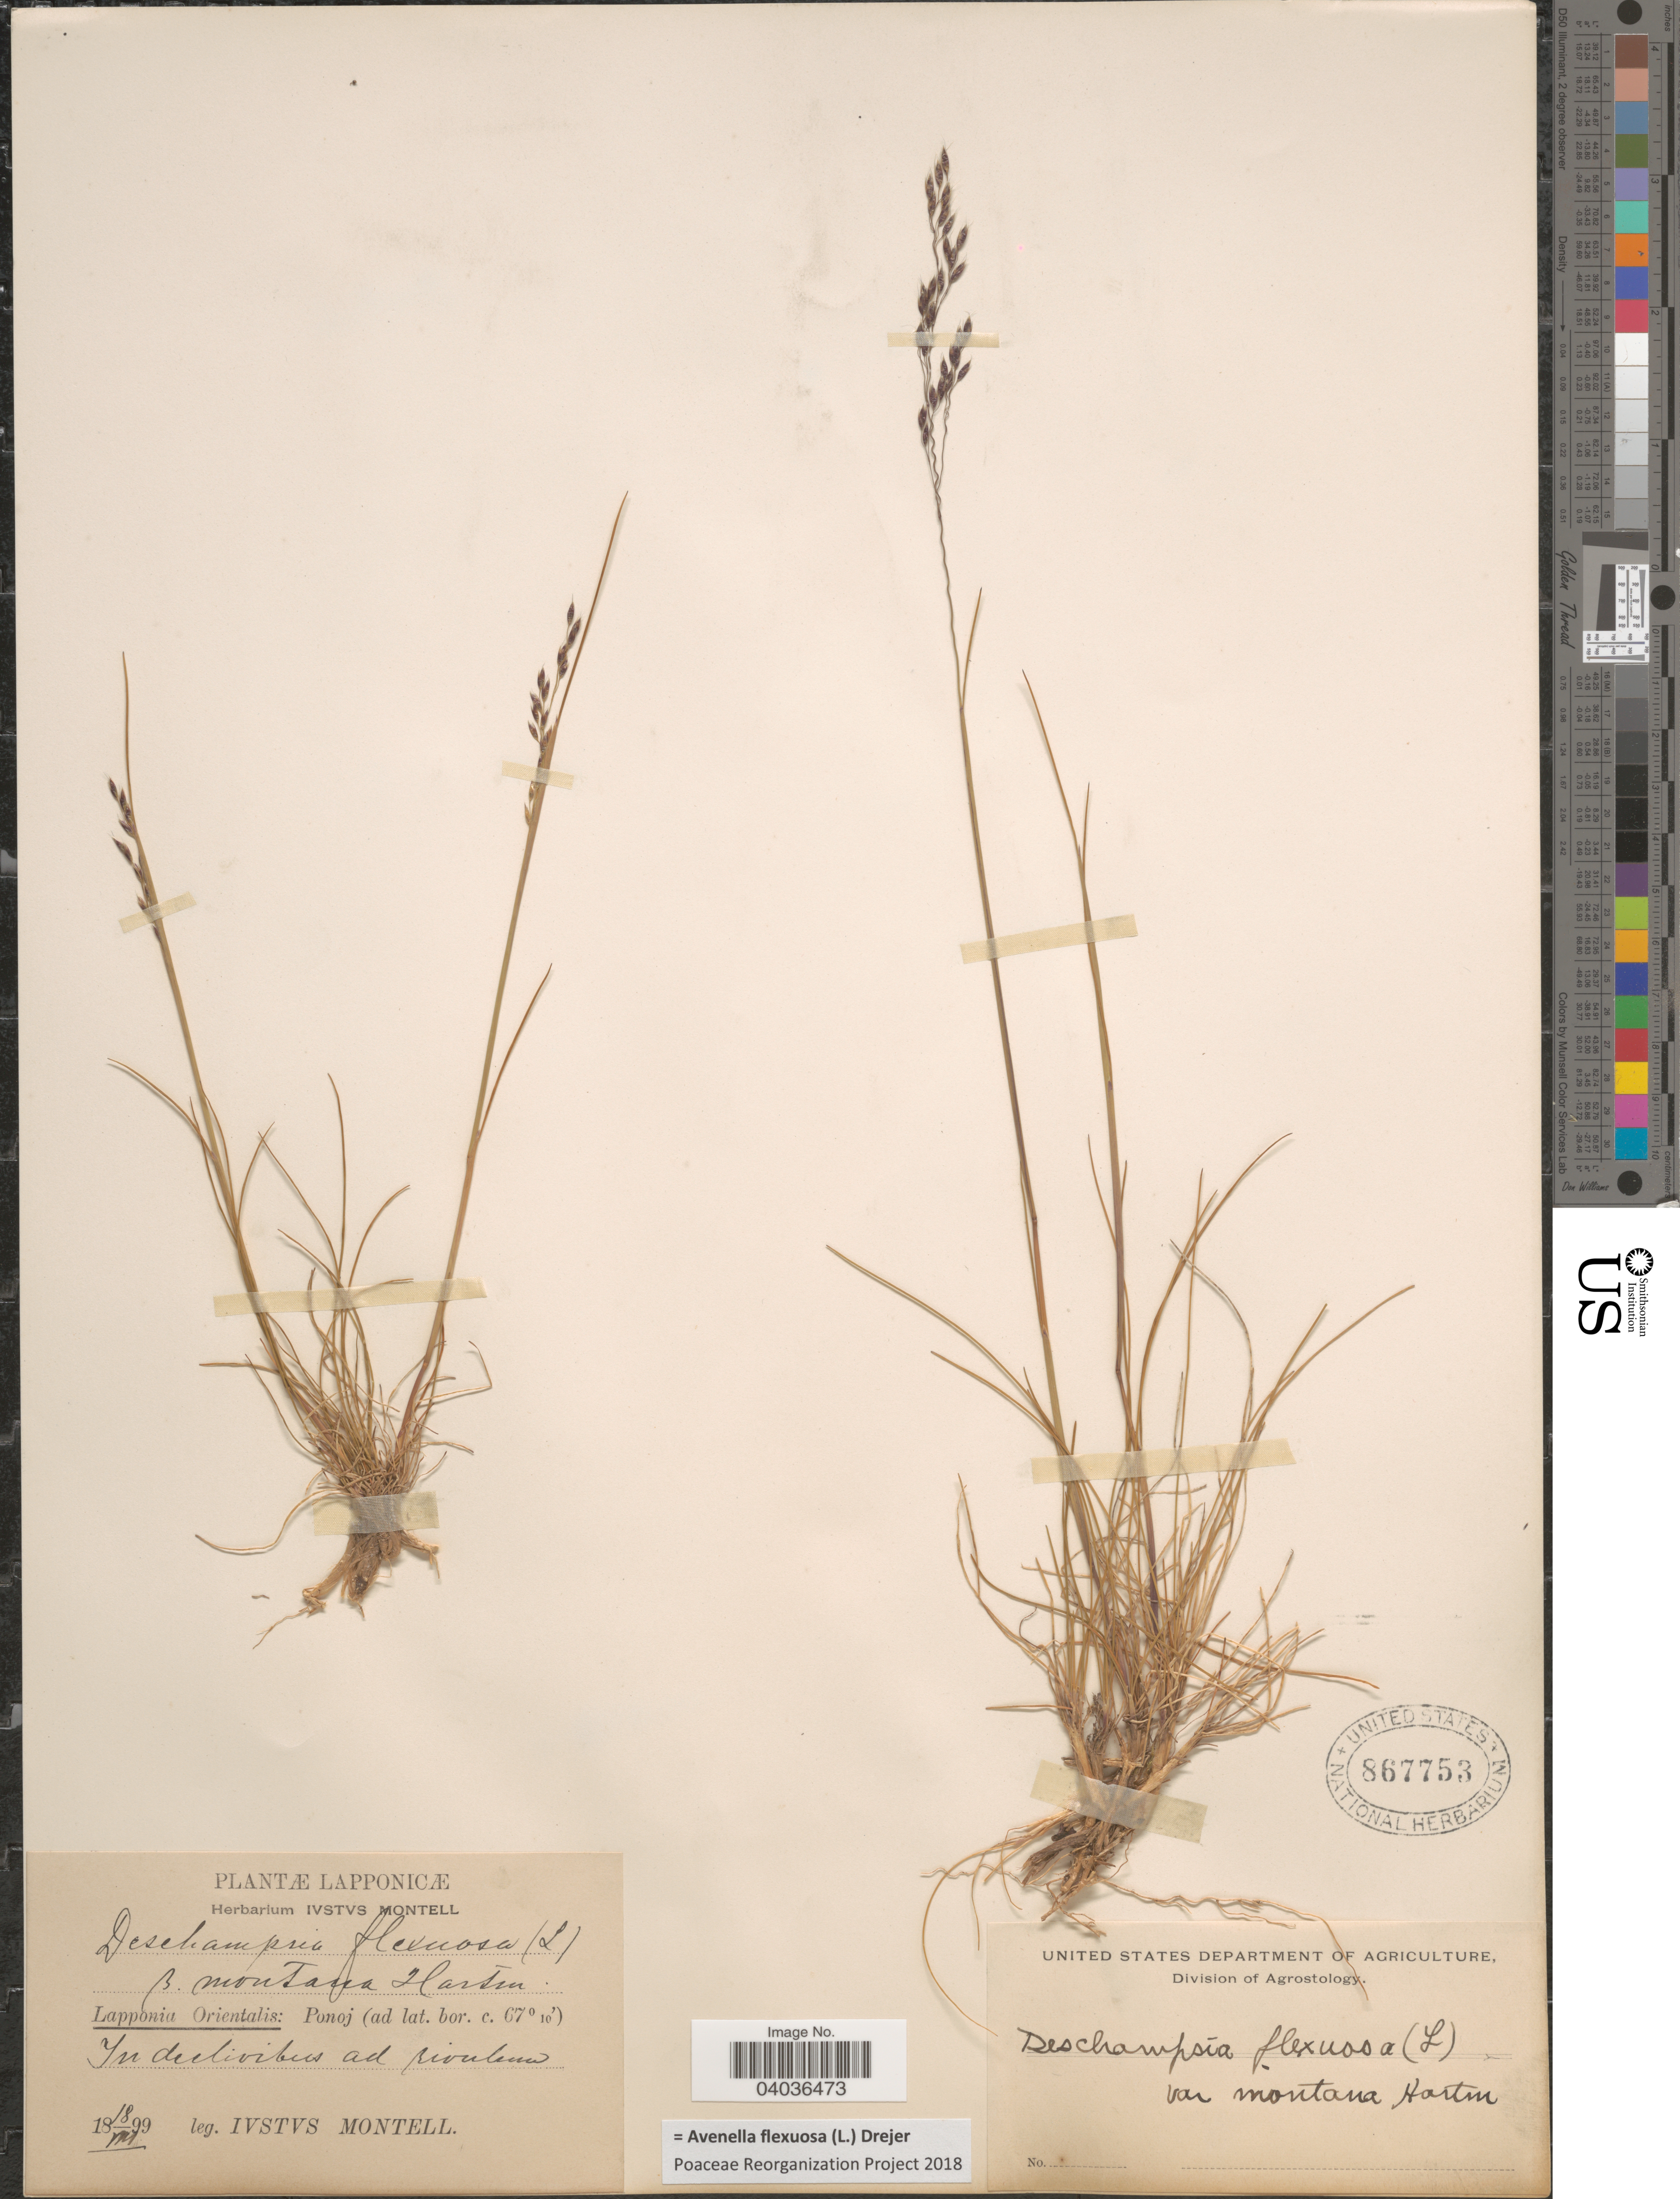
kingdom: Plantae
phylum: Tracheophyta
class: Liliopsida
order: Poales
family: Poaceae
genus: Avenella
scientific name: Avenella flexuosa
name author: (L.) Drejer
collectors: I. Montell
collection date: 1899-08-18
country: Russian Federation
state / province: Murmansk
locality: Lapponicæ. Lapponia Orientalis: Ponoj.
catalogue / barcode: US 867753